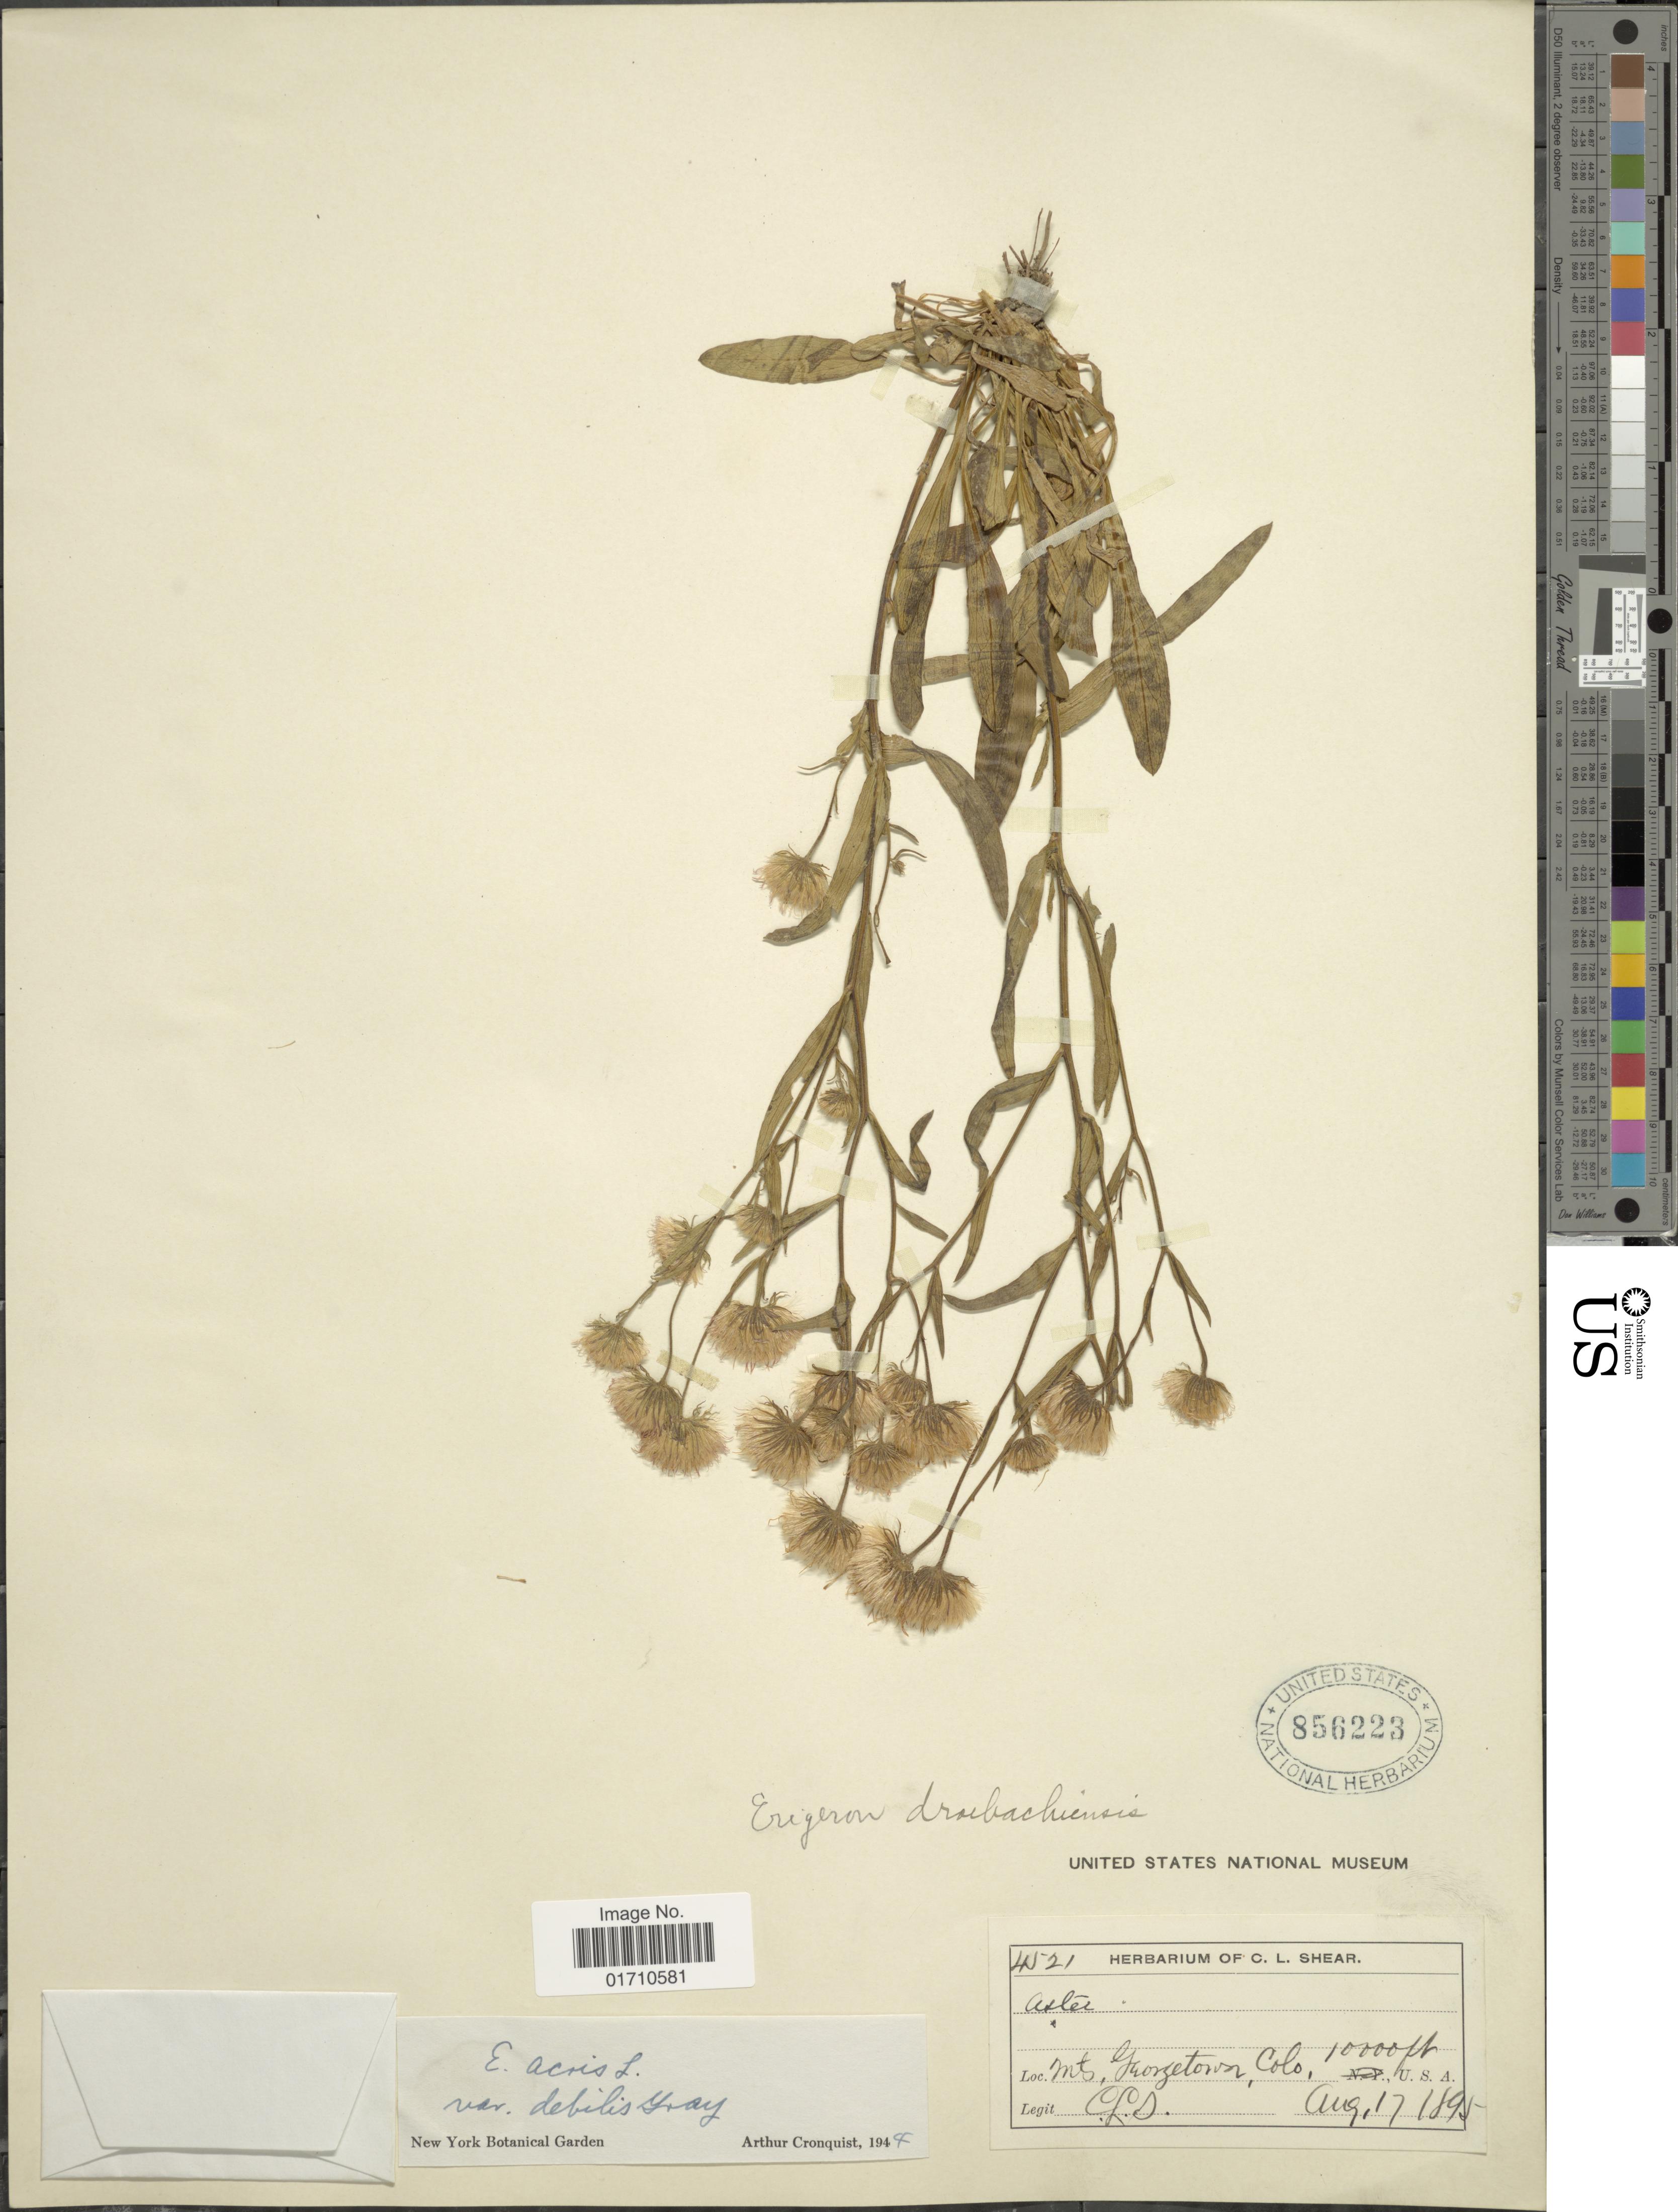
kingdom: Plantae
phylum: Tracheophyta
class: Magnoliopsida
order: Asterales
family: Asteraceae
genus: Erigeron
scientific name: Erigeron acris var. debilis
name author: A. Gray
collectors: C. L. Shear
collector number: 4521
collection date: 1895-08-17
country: United States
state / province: Colorado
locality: Mts, Georgetown, Colo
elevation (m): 3048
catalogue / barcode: US 856223